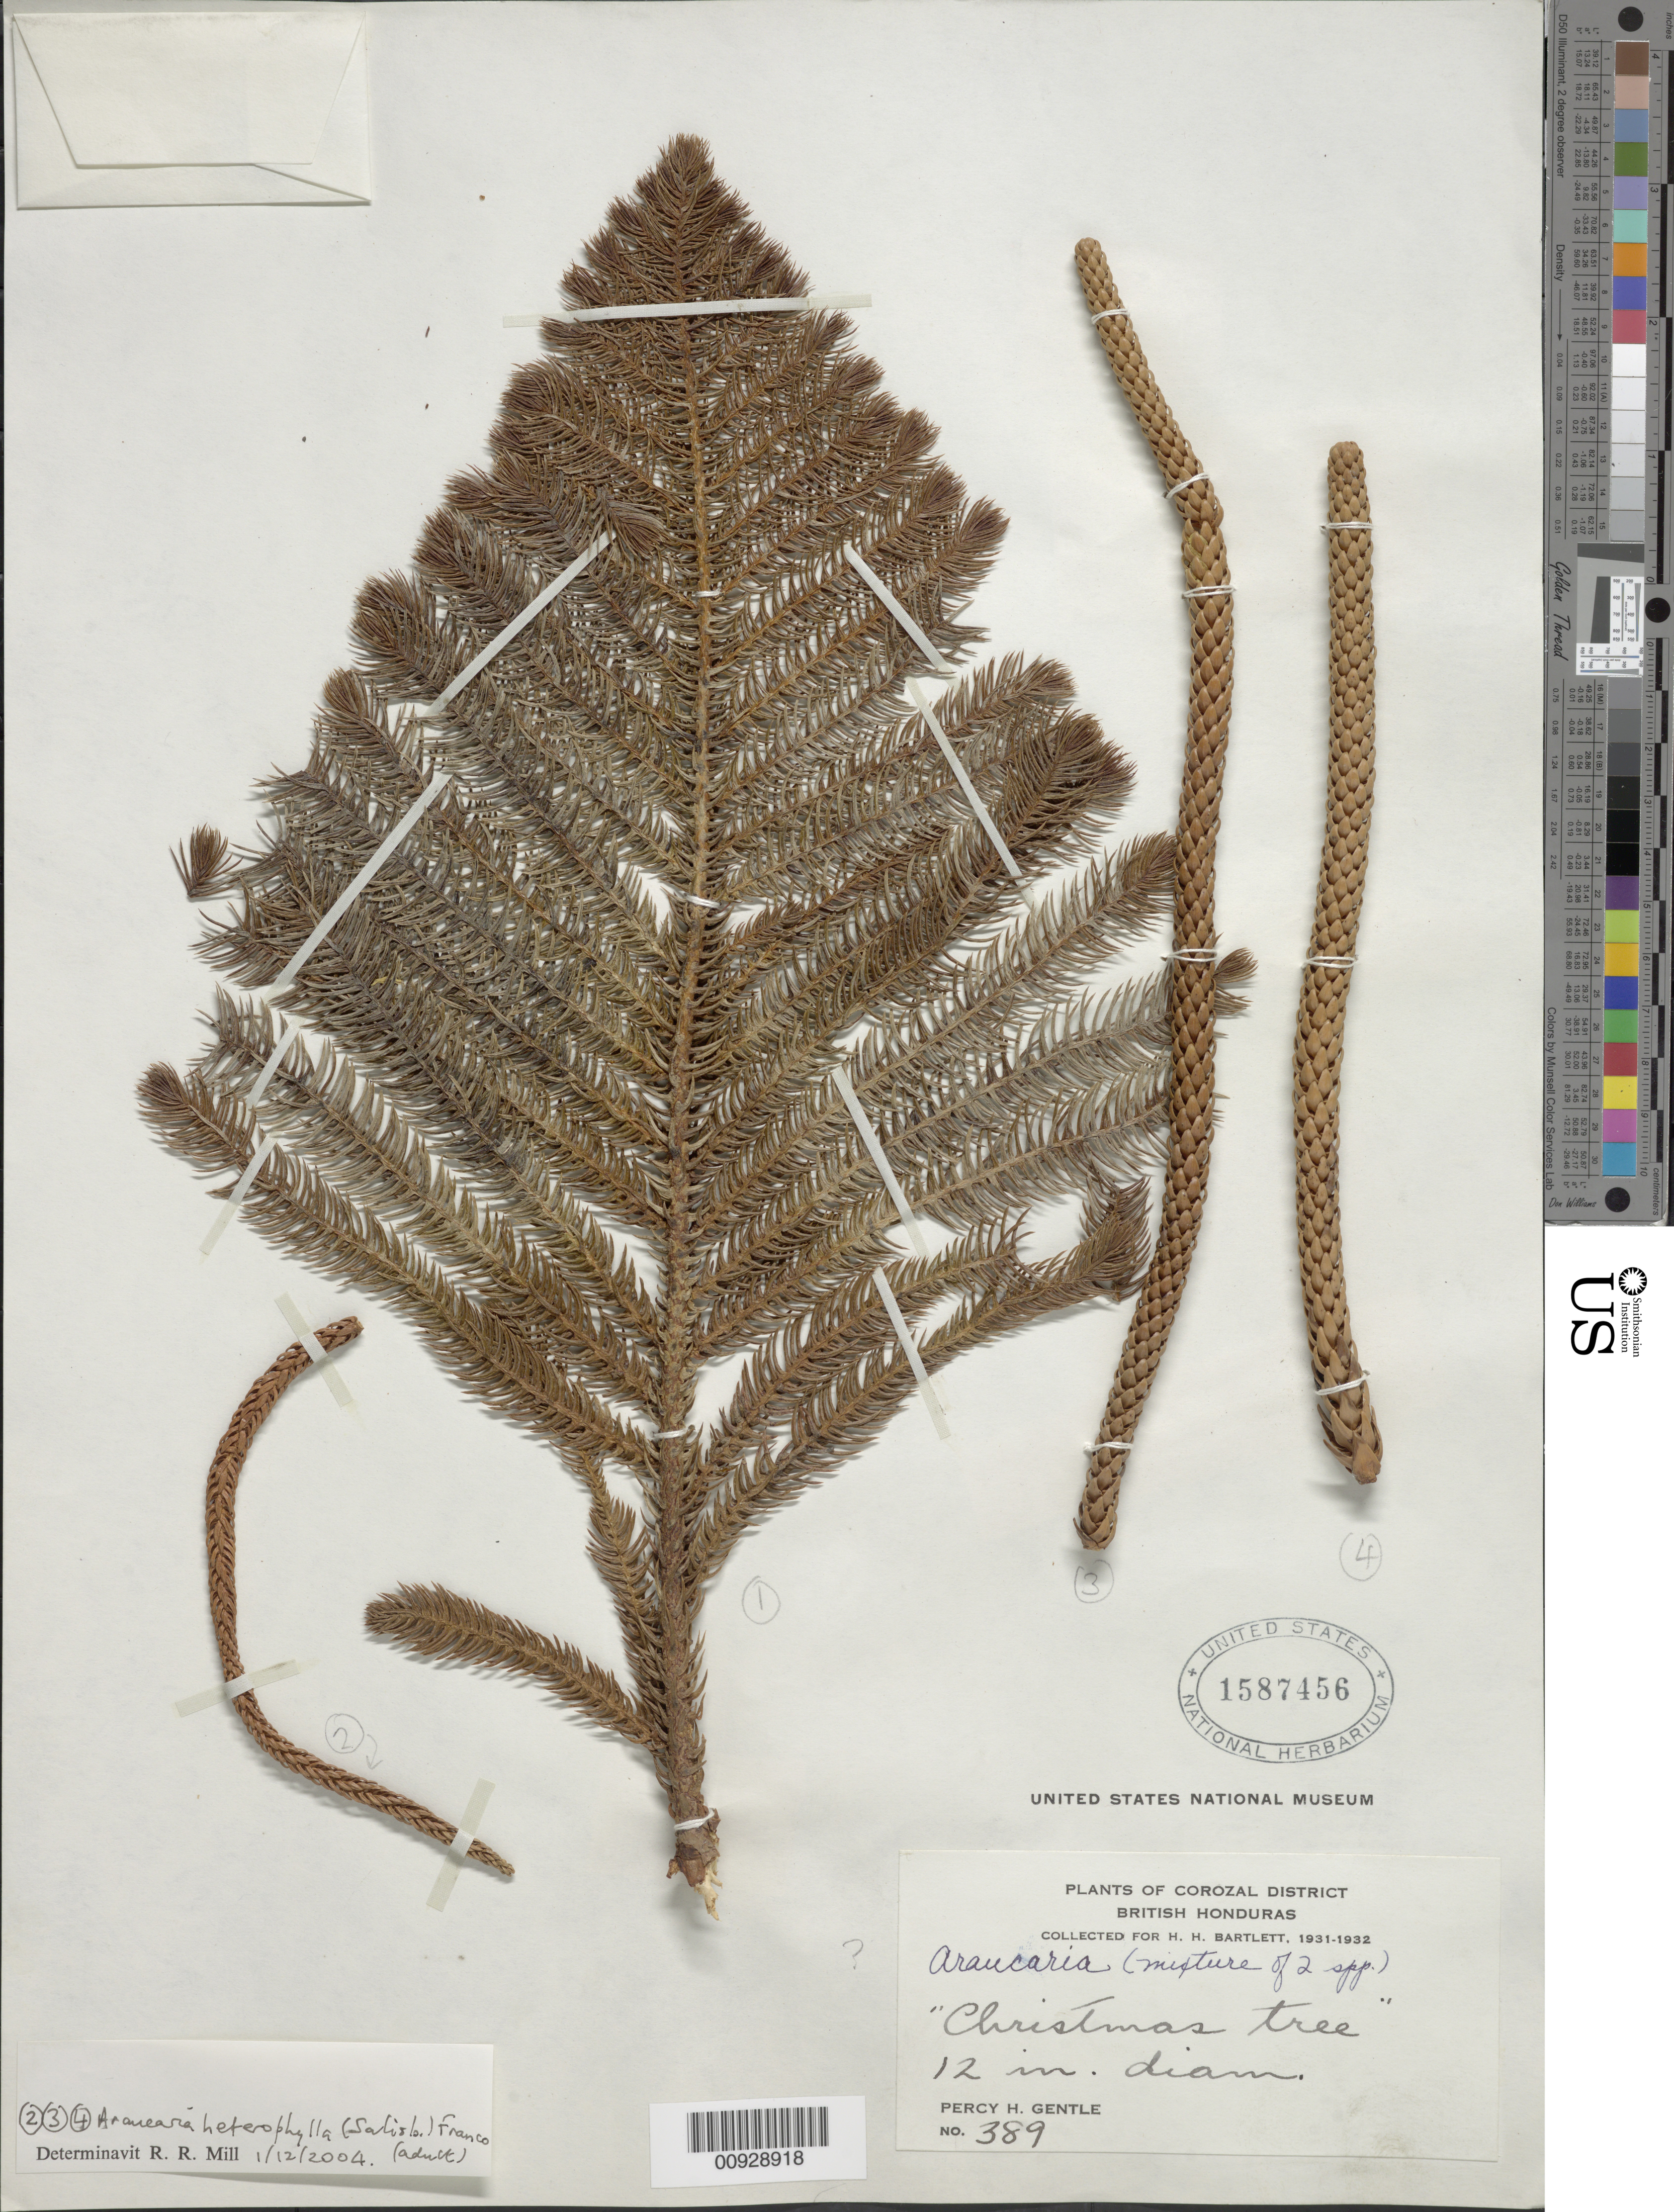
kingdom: Plantae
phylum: Tracheophyta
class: Pinopsida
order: Pinales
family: Araucariaceae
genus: Araucaria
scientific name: Araucaria heterophylla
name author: (Salisb.) Franco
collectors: P. H. Gentle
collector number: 389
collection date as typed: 1931 to -- --- 1932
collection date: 1931/1932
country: Belize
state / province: Corozal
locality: British Honduras.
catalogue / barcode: US 1587456